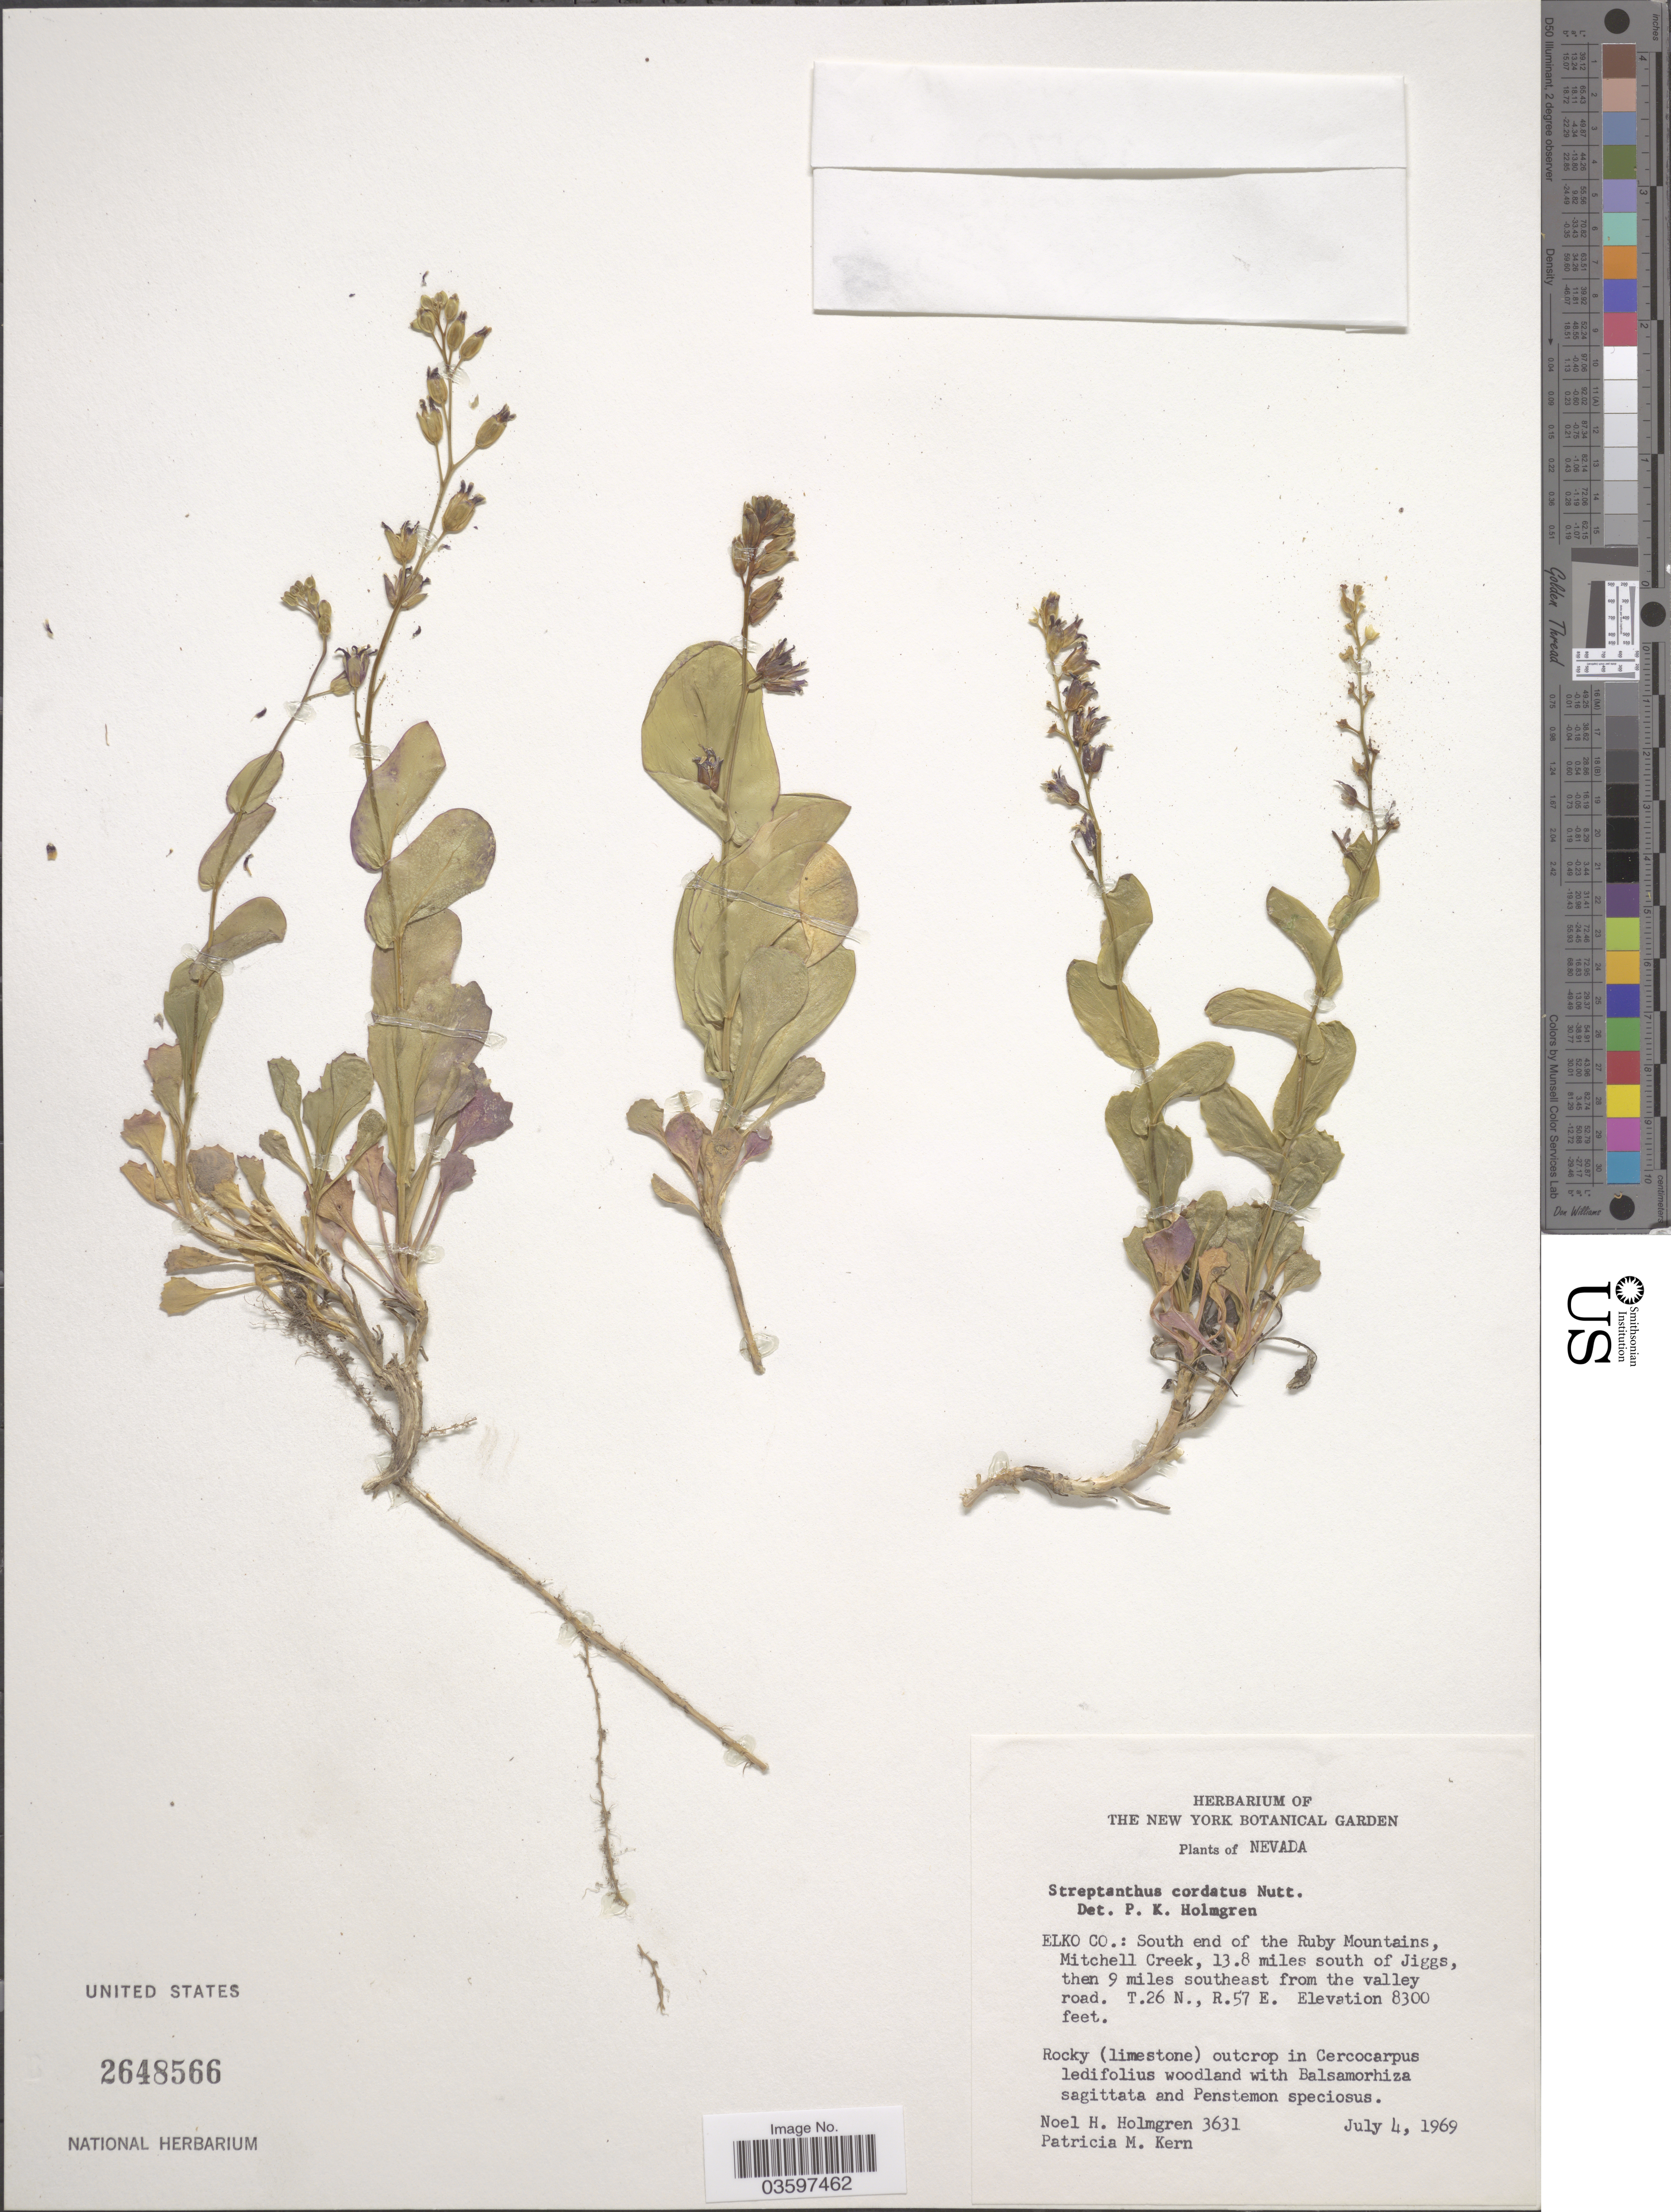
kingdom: Plantae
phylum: Tracheophyta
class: Magnoliopsida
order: Brassicales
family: Brassicaceae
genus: Streptanthus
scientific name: Streptanthus cordatus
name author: Nutt. ex Torr. & A. Gray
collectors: N. H. Holmgren & P. M. Kern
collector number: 3631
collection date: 1969-07-04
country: United States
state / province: Nevada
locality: Elko Co.: South end of the Ruby Mountains, Mitchell Creek, 13.8 miles south of Jiggs, then 9 miles southeast from the valley road. T.26 N., R.57 E.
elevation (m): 2530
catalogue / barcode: US 2648566